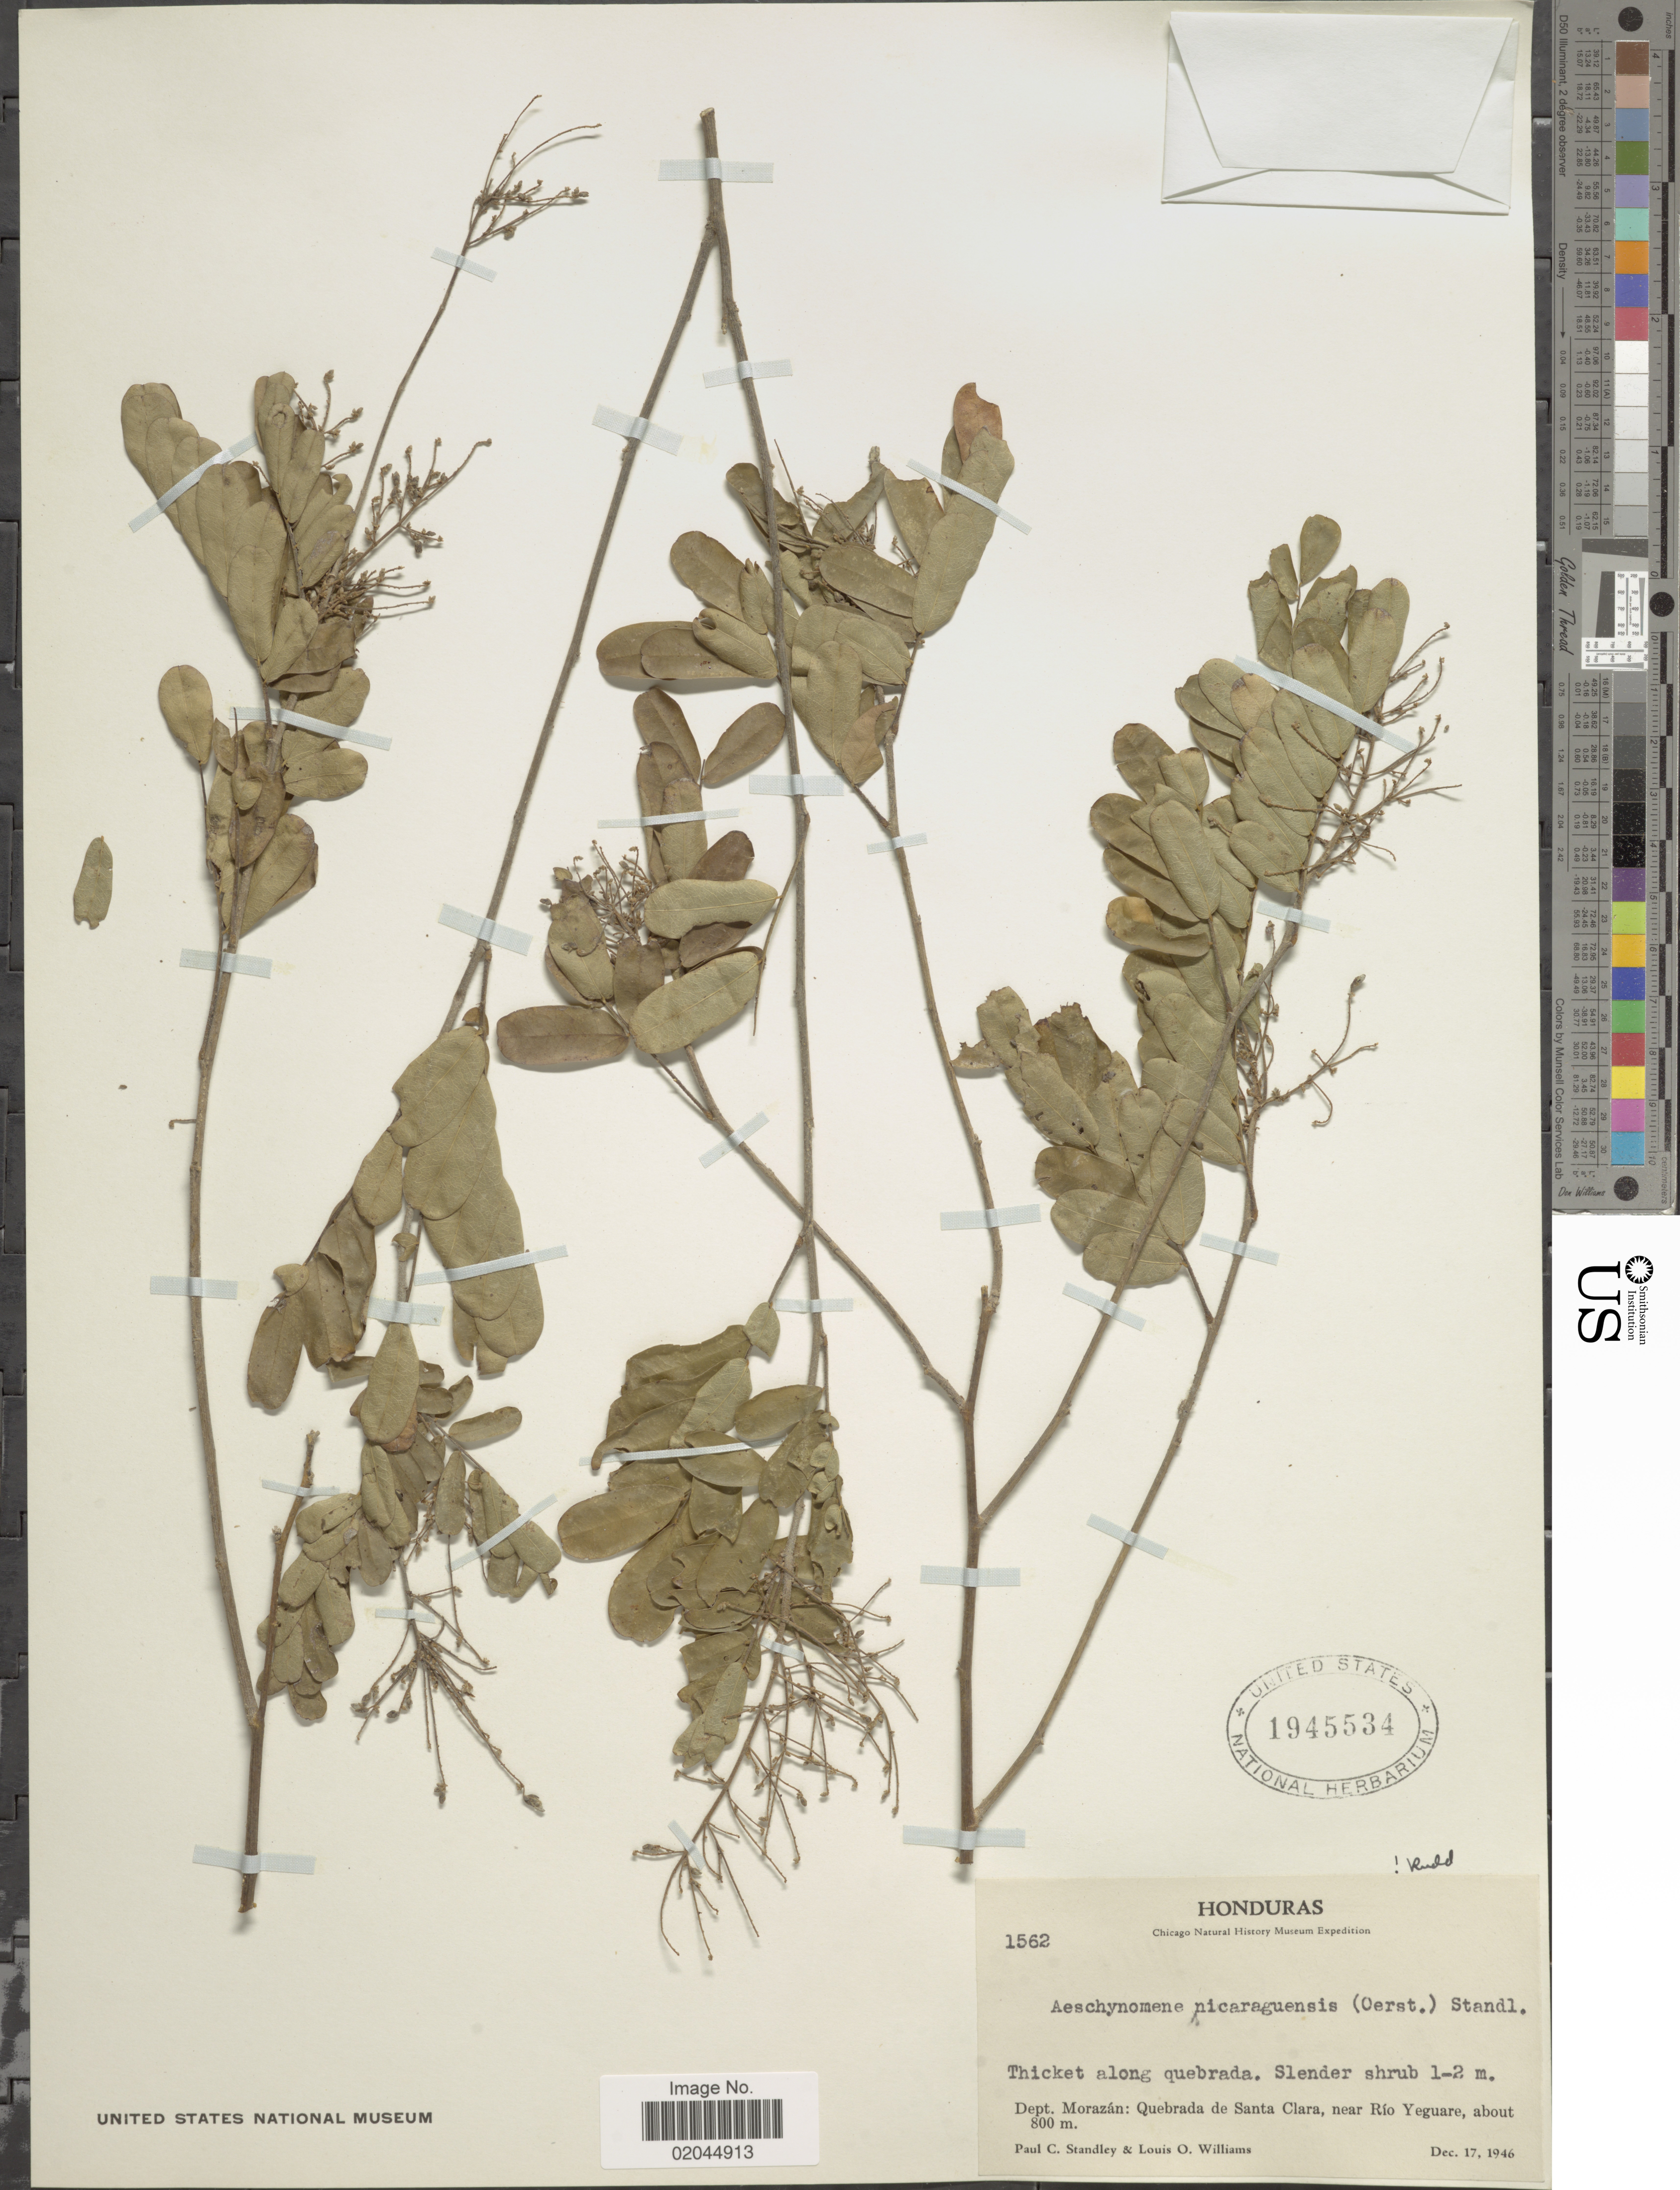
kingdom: Plantae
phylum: Tracheophyta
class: Magnoliopsida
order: Fabales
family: Fabaceae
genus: Aeschynomene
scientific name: Aeschynomene nicaraguensis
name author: (Oerst.) Standl.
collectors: P. C. Standley & L. O. Williams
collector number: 1562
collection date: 1946-12-17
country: Honduras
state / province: Fco. Morazán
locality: Dept. Morazan: Quebrada de Santa Clara, near Rio Yeguare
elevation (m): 800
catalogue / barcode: US 1945534